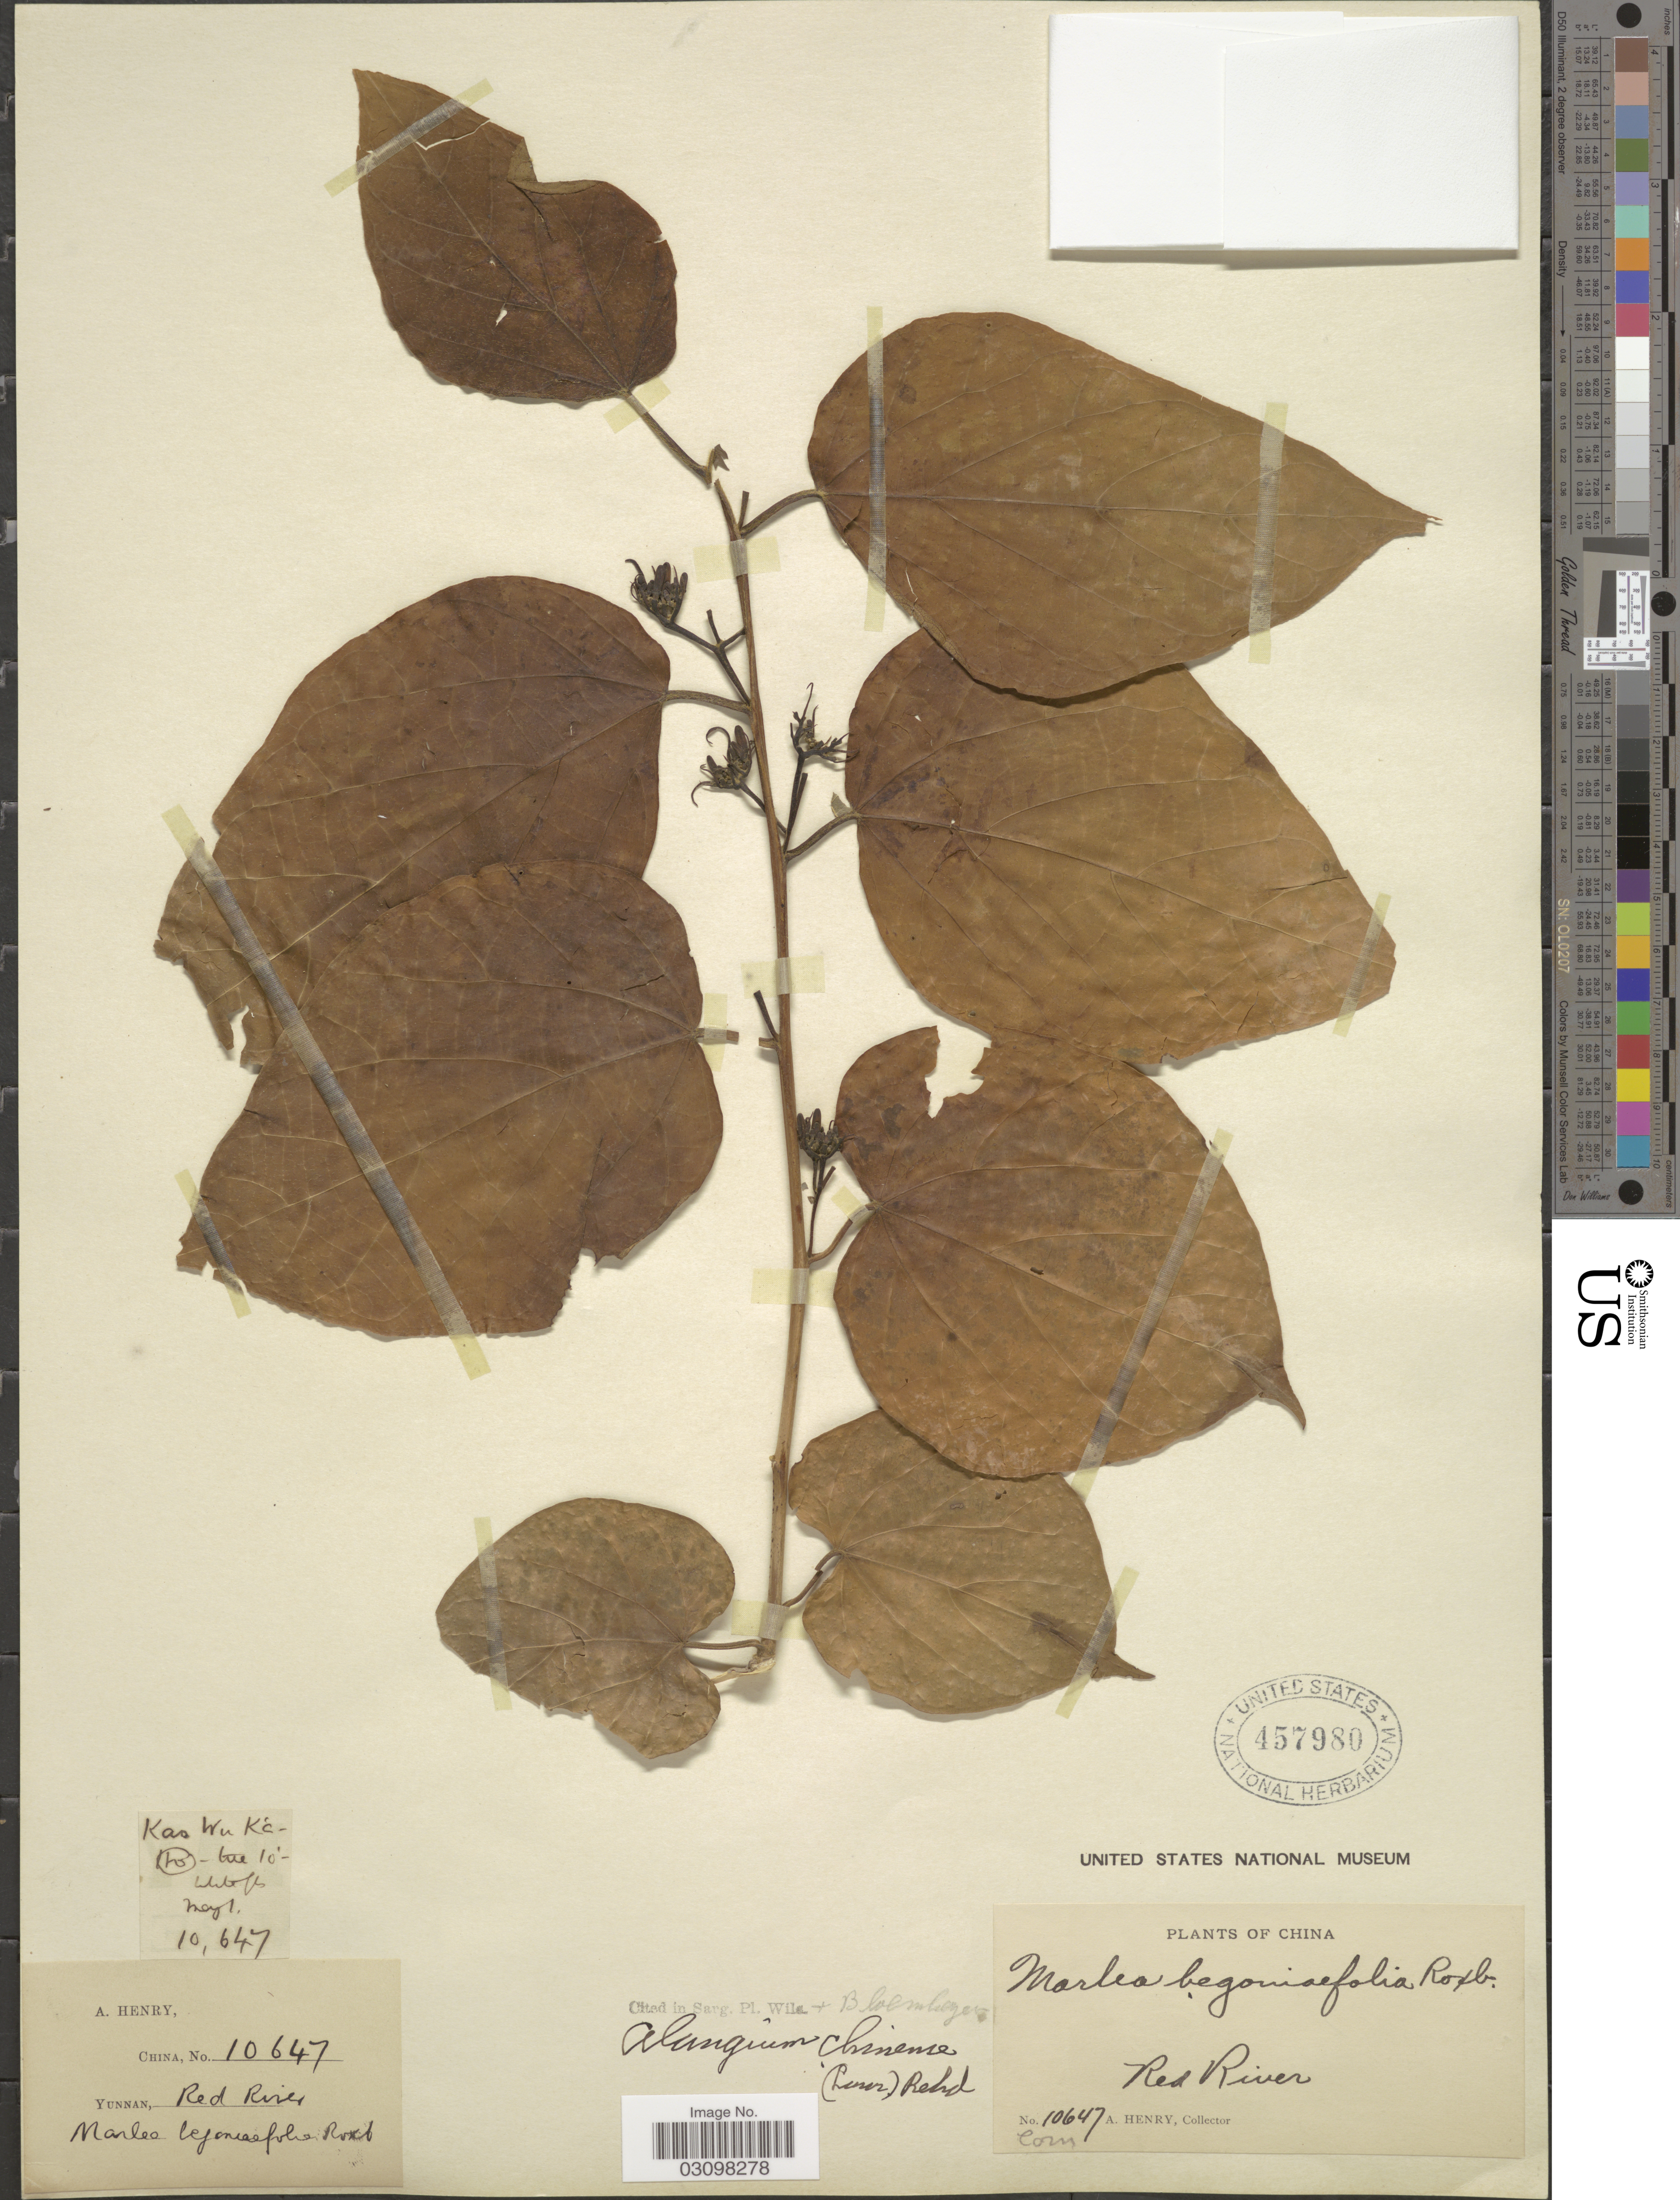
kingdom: Plantae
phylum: Tracheophyta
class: Magnoliopsida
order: Cornales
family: Cornaceae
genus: Alangium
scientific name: Alangium chinense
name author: (Harms) Rehder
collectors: A. Henry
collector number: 10647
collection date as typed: Transcribed d/m/y: /5/1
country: China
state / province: Yunnan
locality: Red River. Kao Wu K'a. Ho.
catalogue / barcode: US 457980